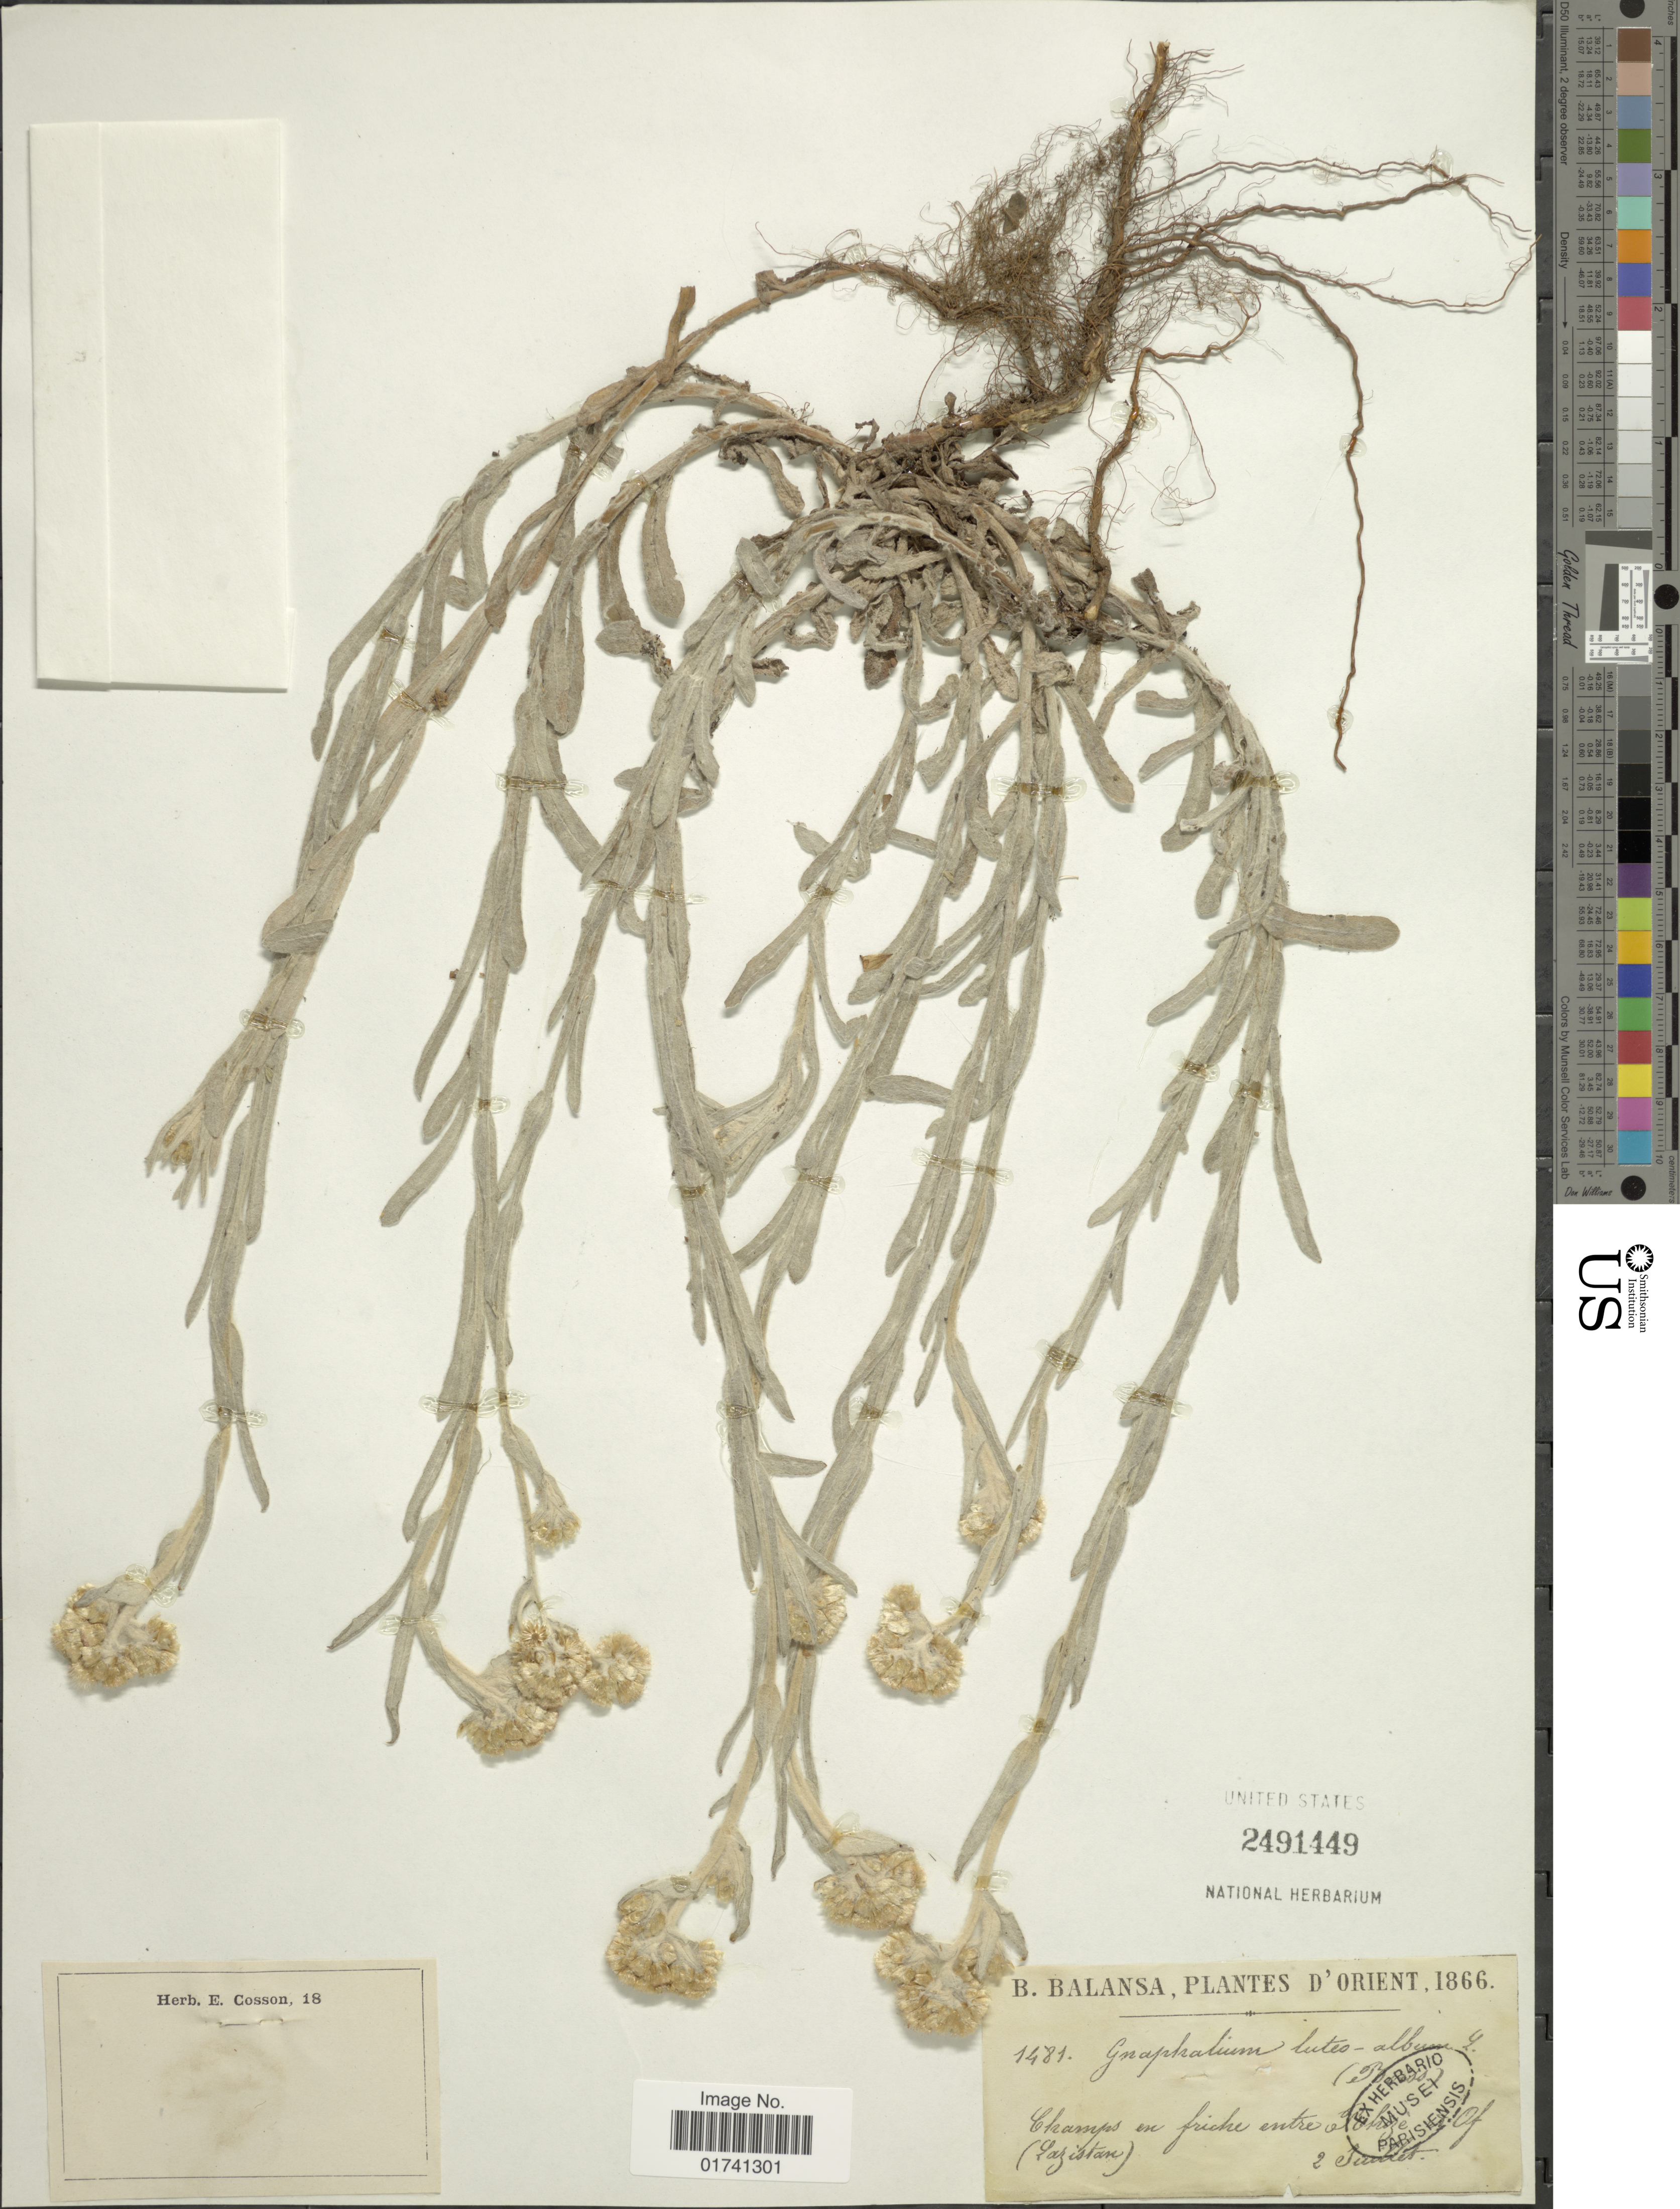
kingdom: Plantae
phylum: Tracheophyta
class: Magnoliopsida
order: Asterales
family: Asteraceae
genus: Laphangium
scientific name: Laphangium luteoalbum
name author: (L.) Tzvelev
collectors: B. Balansa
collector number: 1481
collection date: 1866-07-02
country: Turkey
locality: D'Orient, Champs en friche entre Phere Of (Lazistan).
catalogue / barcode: US 2491449